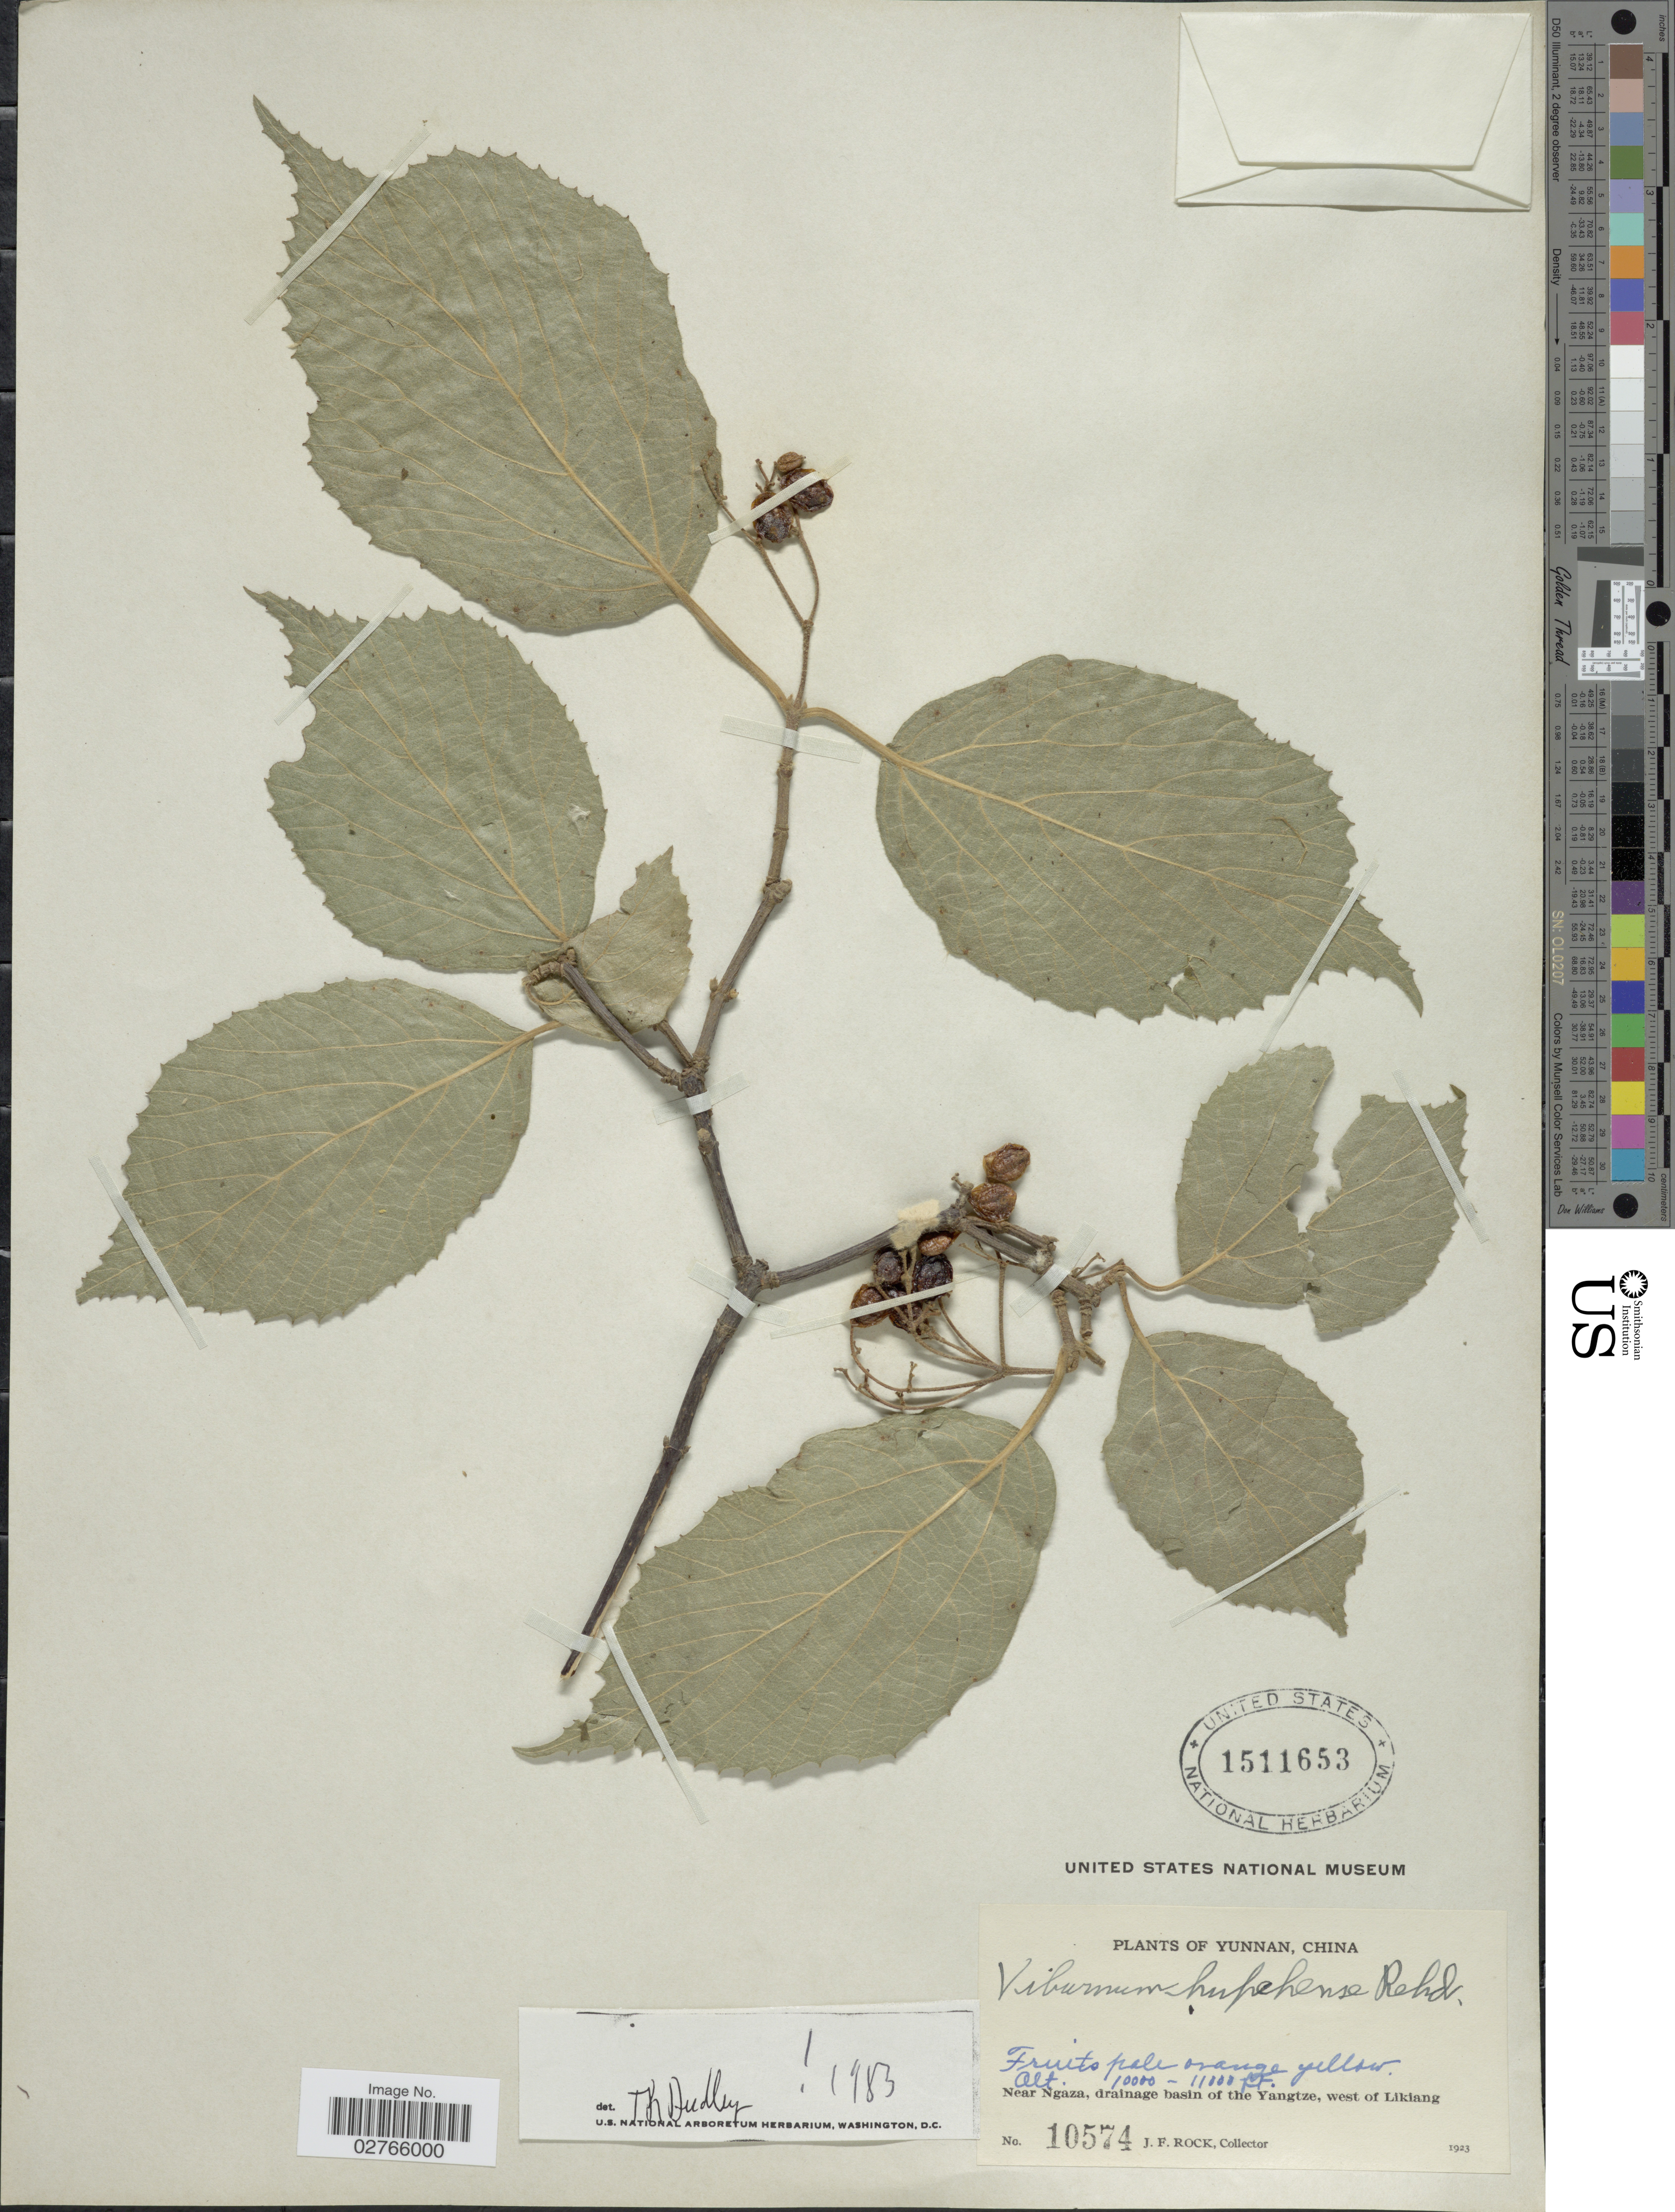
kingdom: Plantae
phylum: Tracheophyta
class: Magnoliopsida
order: Dipsacales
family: Viburnaceae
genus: Viburnum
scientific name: Viburnum hupehense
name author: Rehder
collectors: J. Rock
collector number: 10574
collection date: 1923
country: China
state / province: Yunnan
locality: Near Ngaza, drainage basin of the Yangtze, west of Likiang.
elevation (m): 305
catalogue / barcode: US 1511653